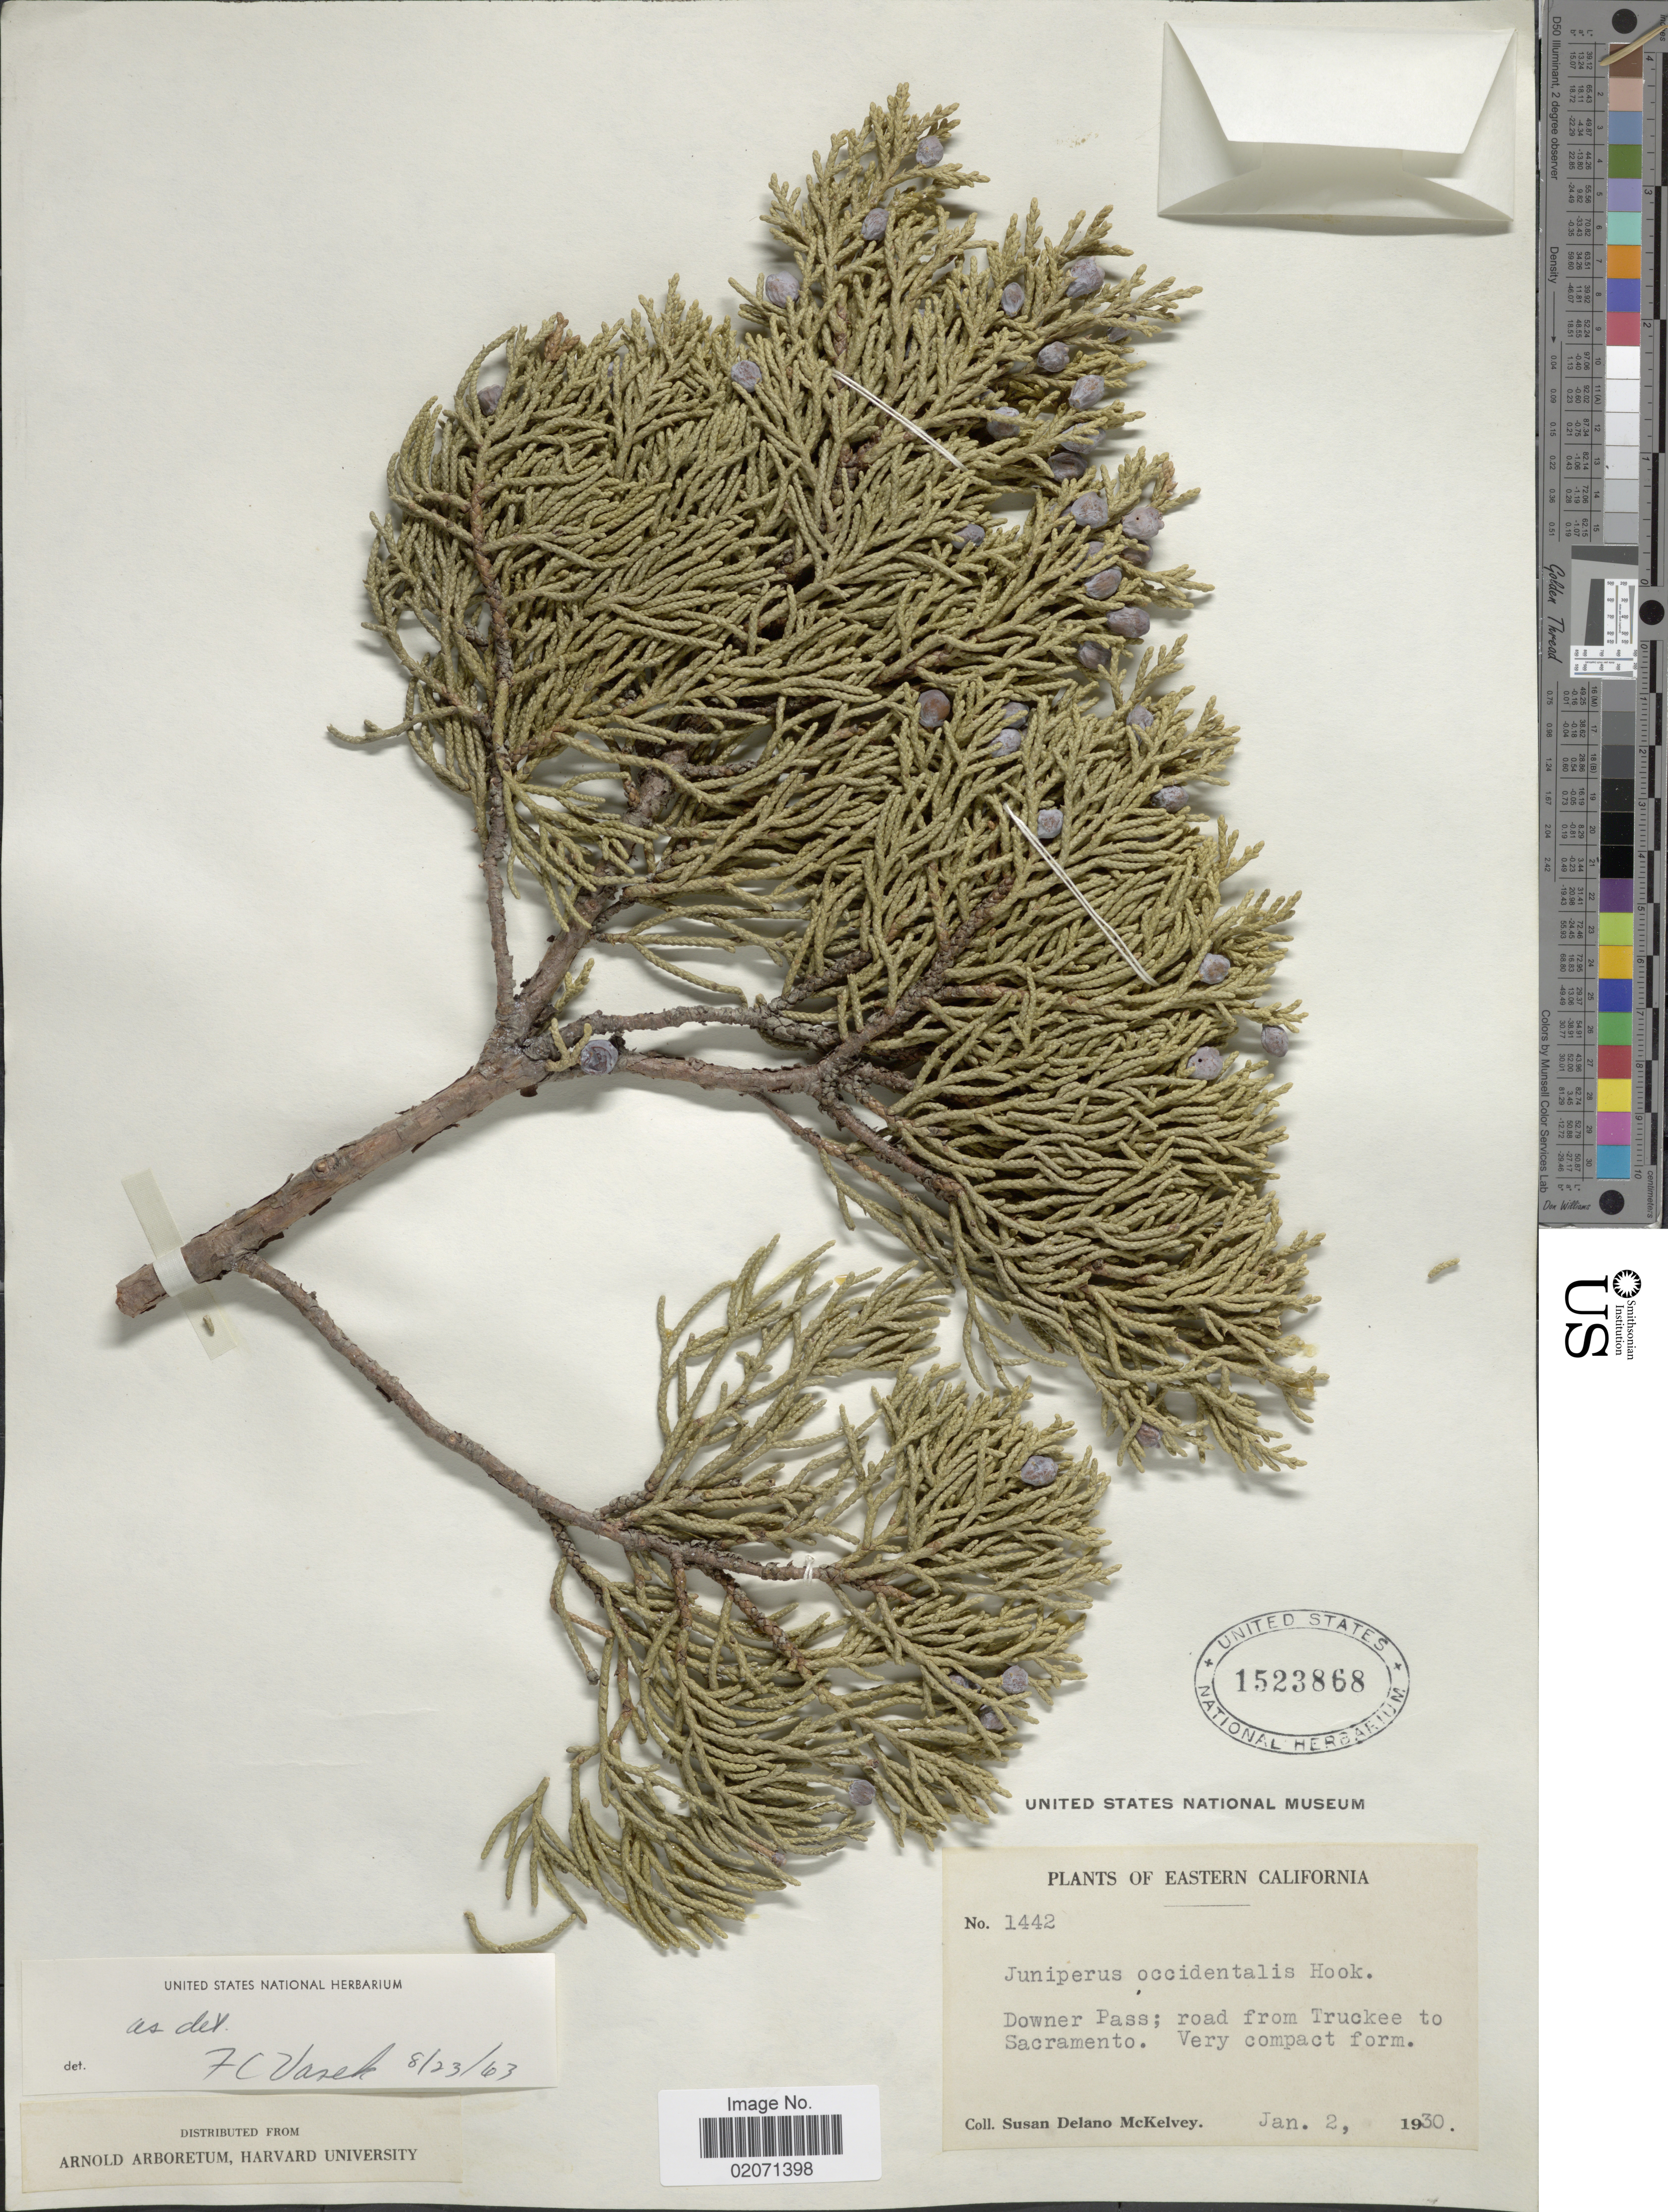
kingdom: Plantae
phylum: Tracheophyta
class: Pinopsida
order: Pinales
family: Cupressaceae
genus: Juniperus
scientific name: Juniperus occidentalis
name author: Hook.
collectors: S. A. McKelvey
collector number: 1442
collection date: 1930-01-02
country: United States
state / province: California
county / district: Sacramento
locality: Eastern California. Downer Pass; road from Truckee to Sacramento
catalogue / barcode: US 1523868